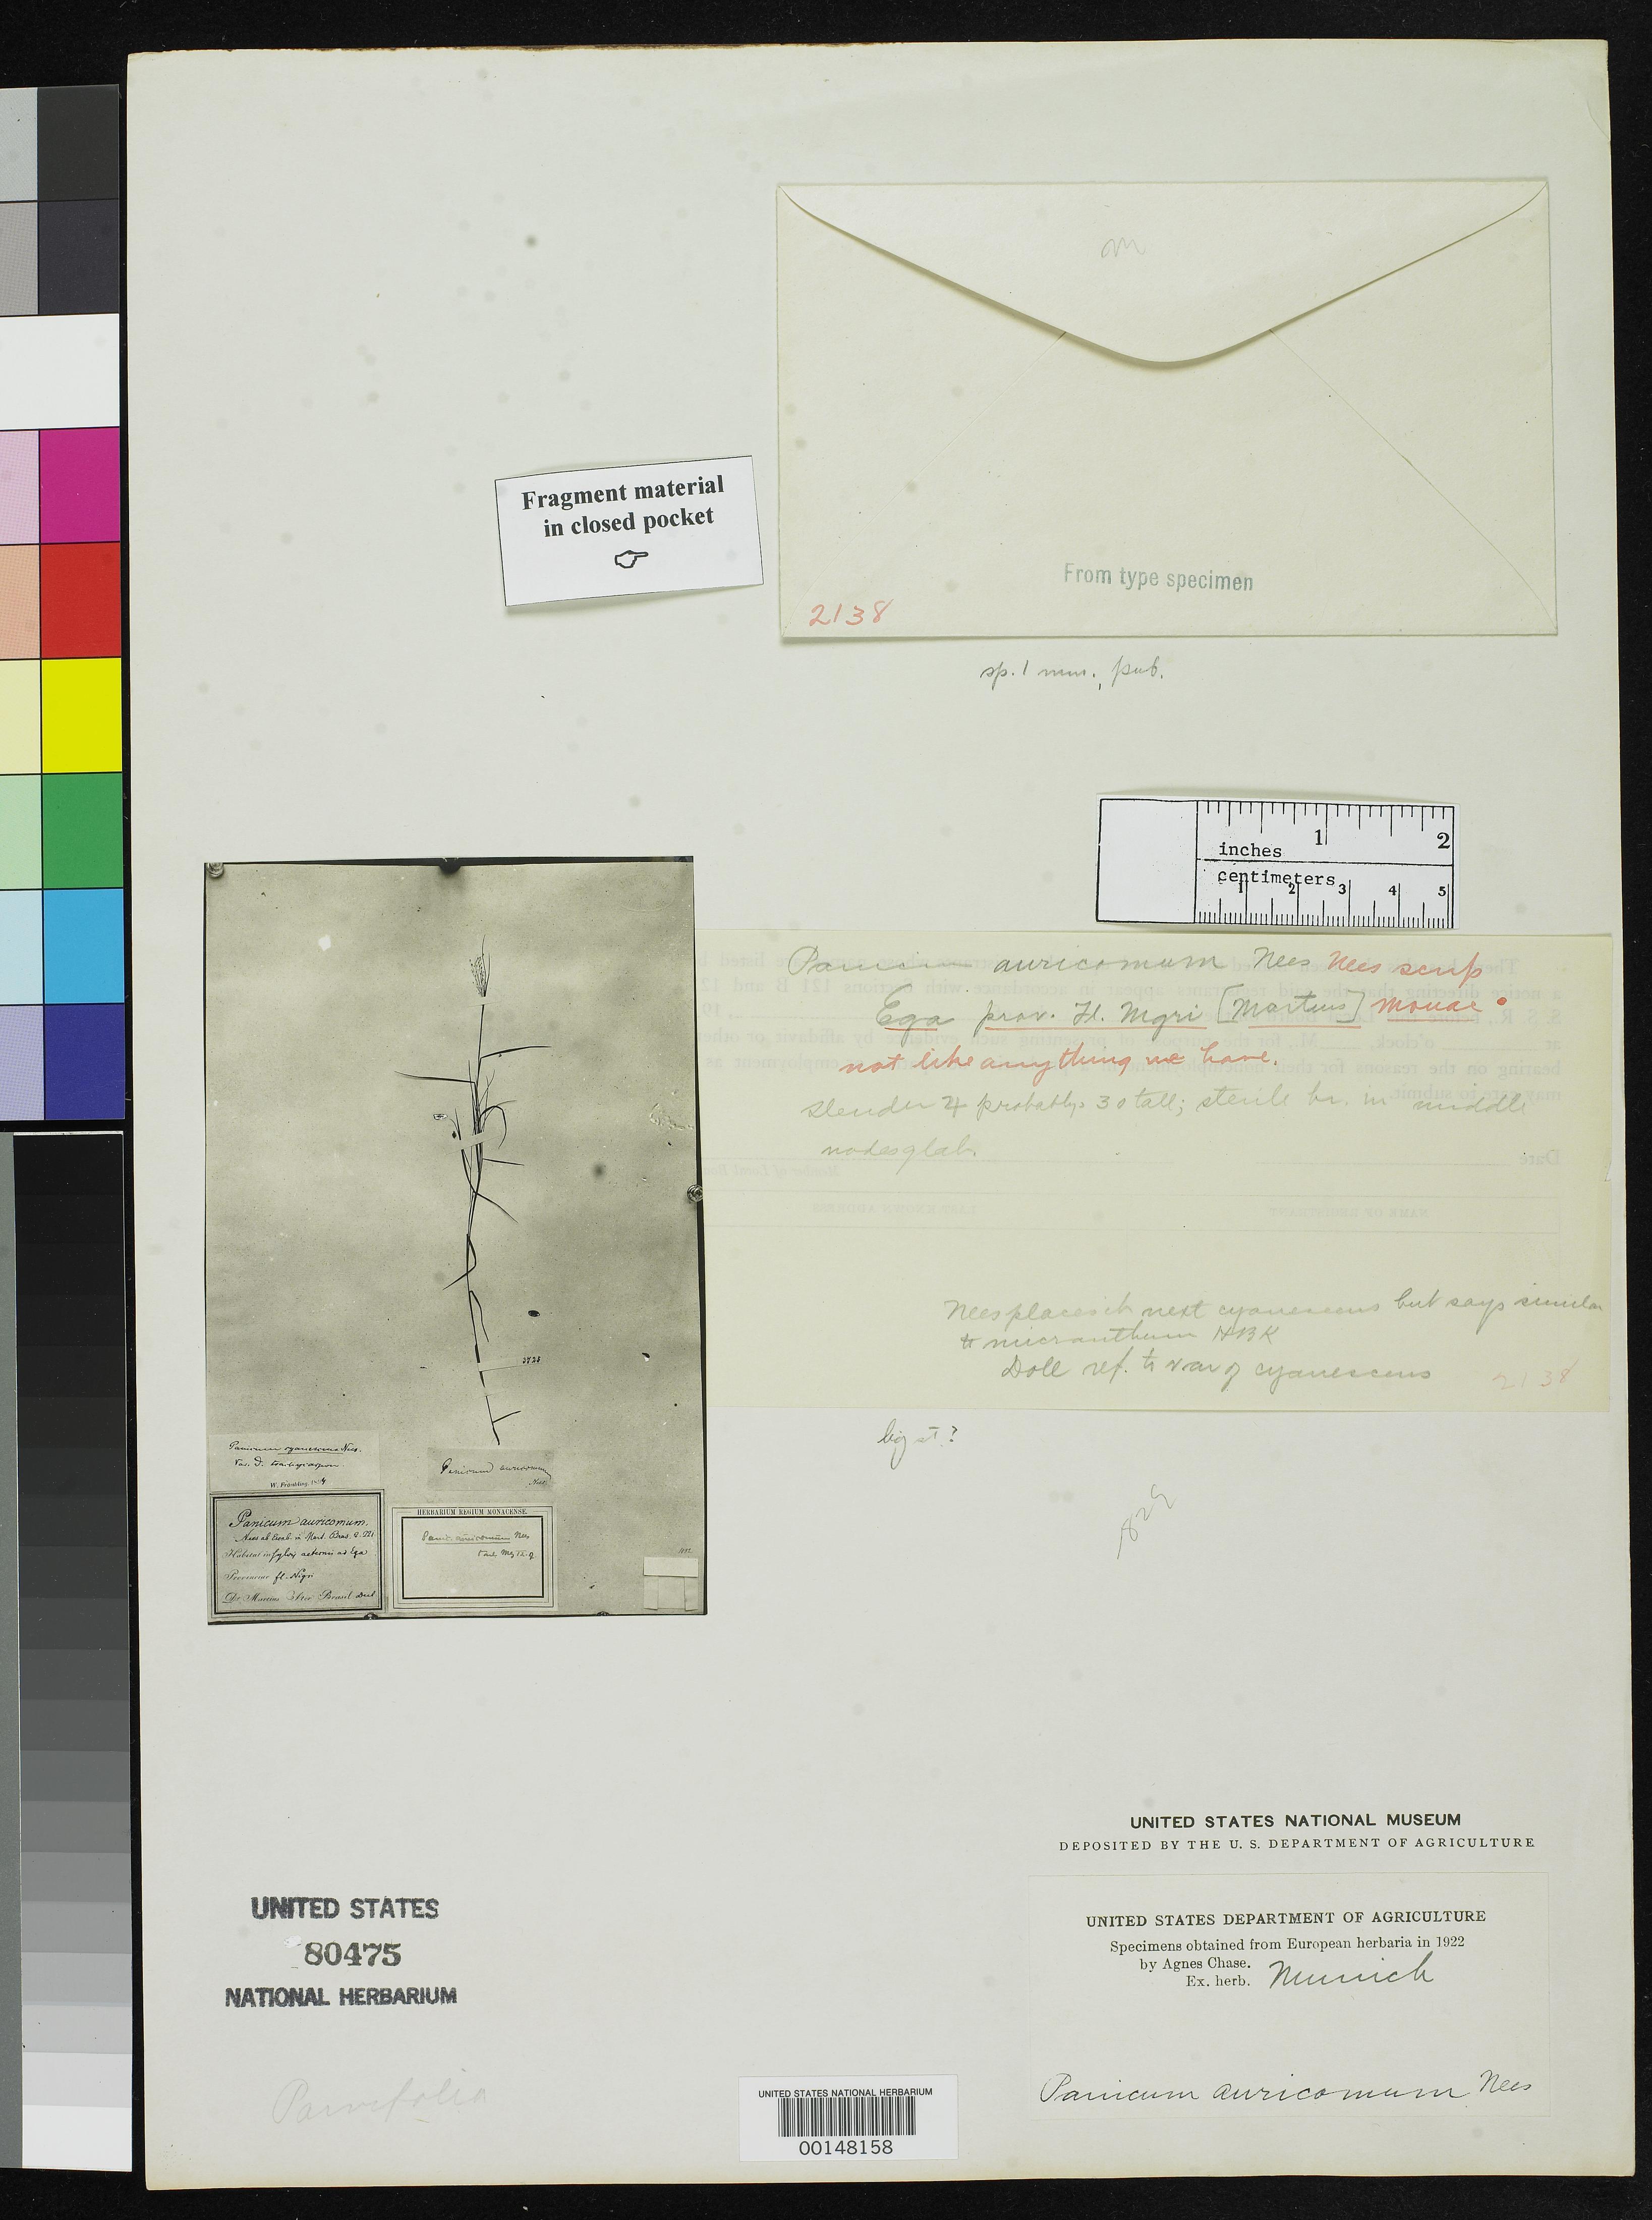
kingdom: Plantae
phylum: Tracheophyta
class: Liliopsida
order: Poales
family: Poaceae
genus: Panicum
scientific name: Panicum auricomum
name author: Nees in Mart.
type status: Type Fragment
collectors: C. F. Martius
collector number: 3725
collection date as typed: Dec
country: Brazil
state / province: Amazonas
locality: Ega, Rio Negro.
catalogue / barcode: US 80475